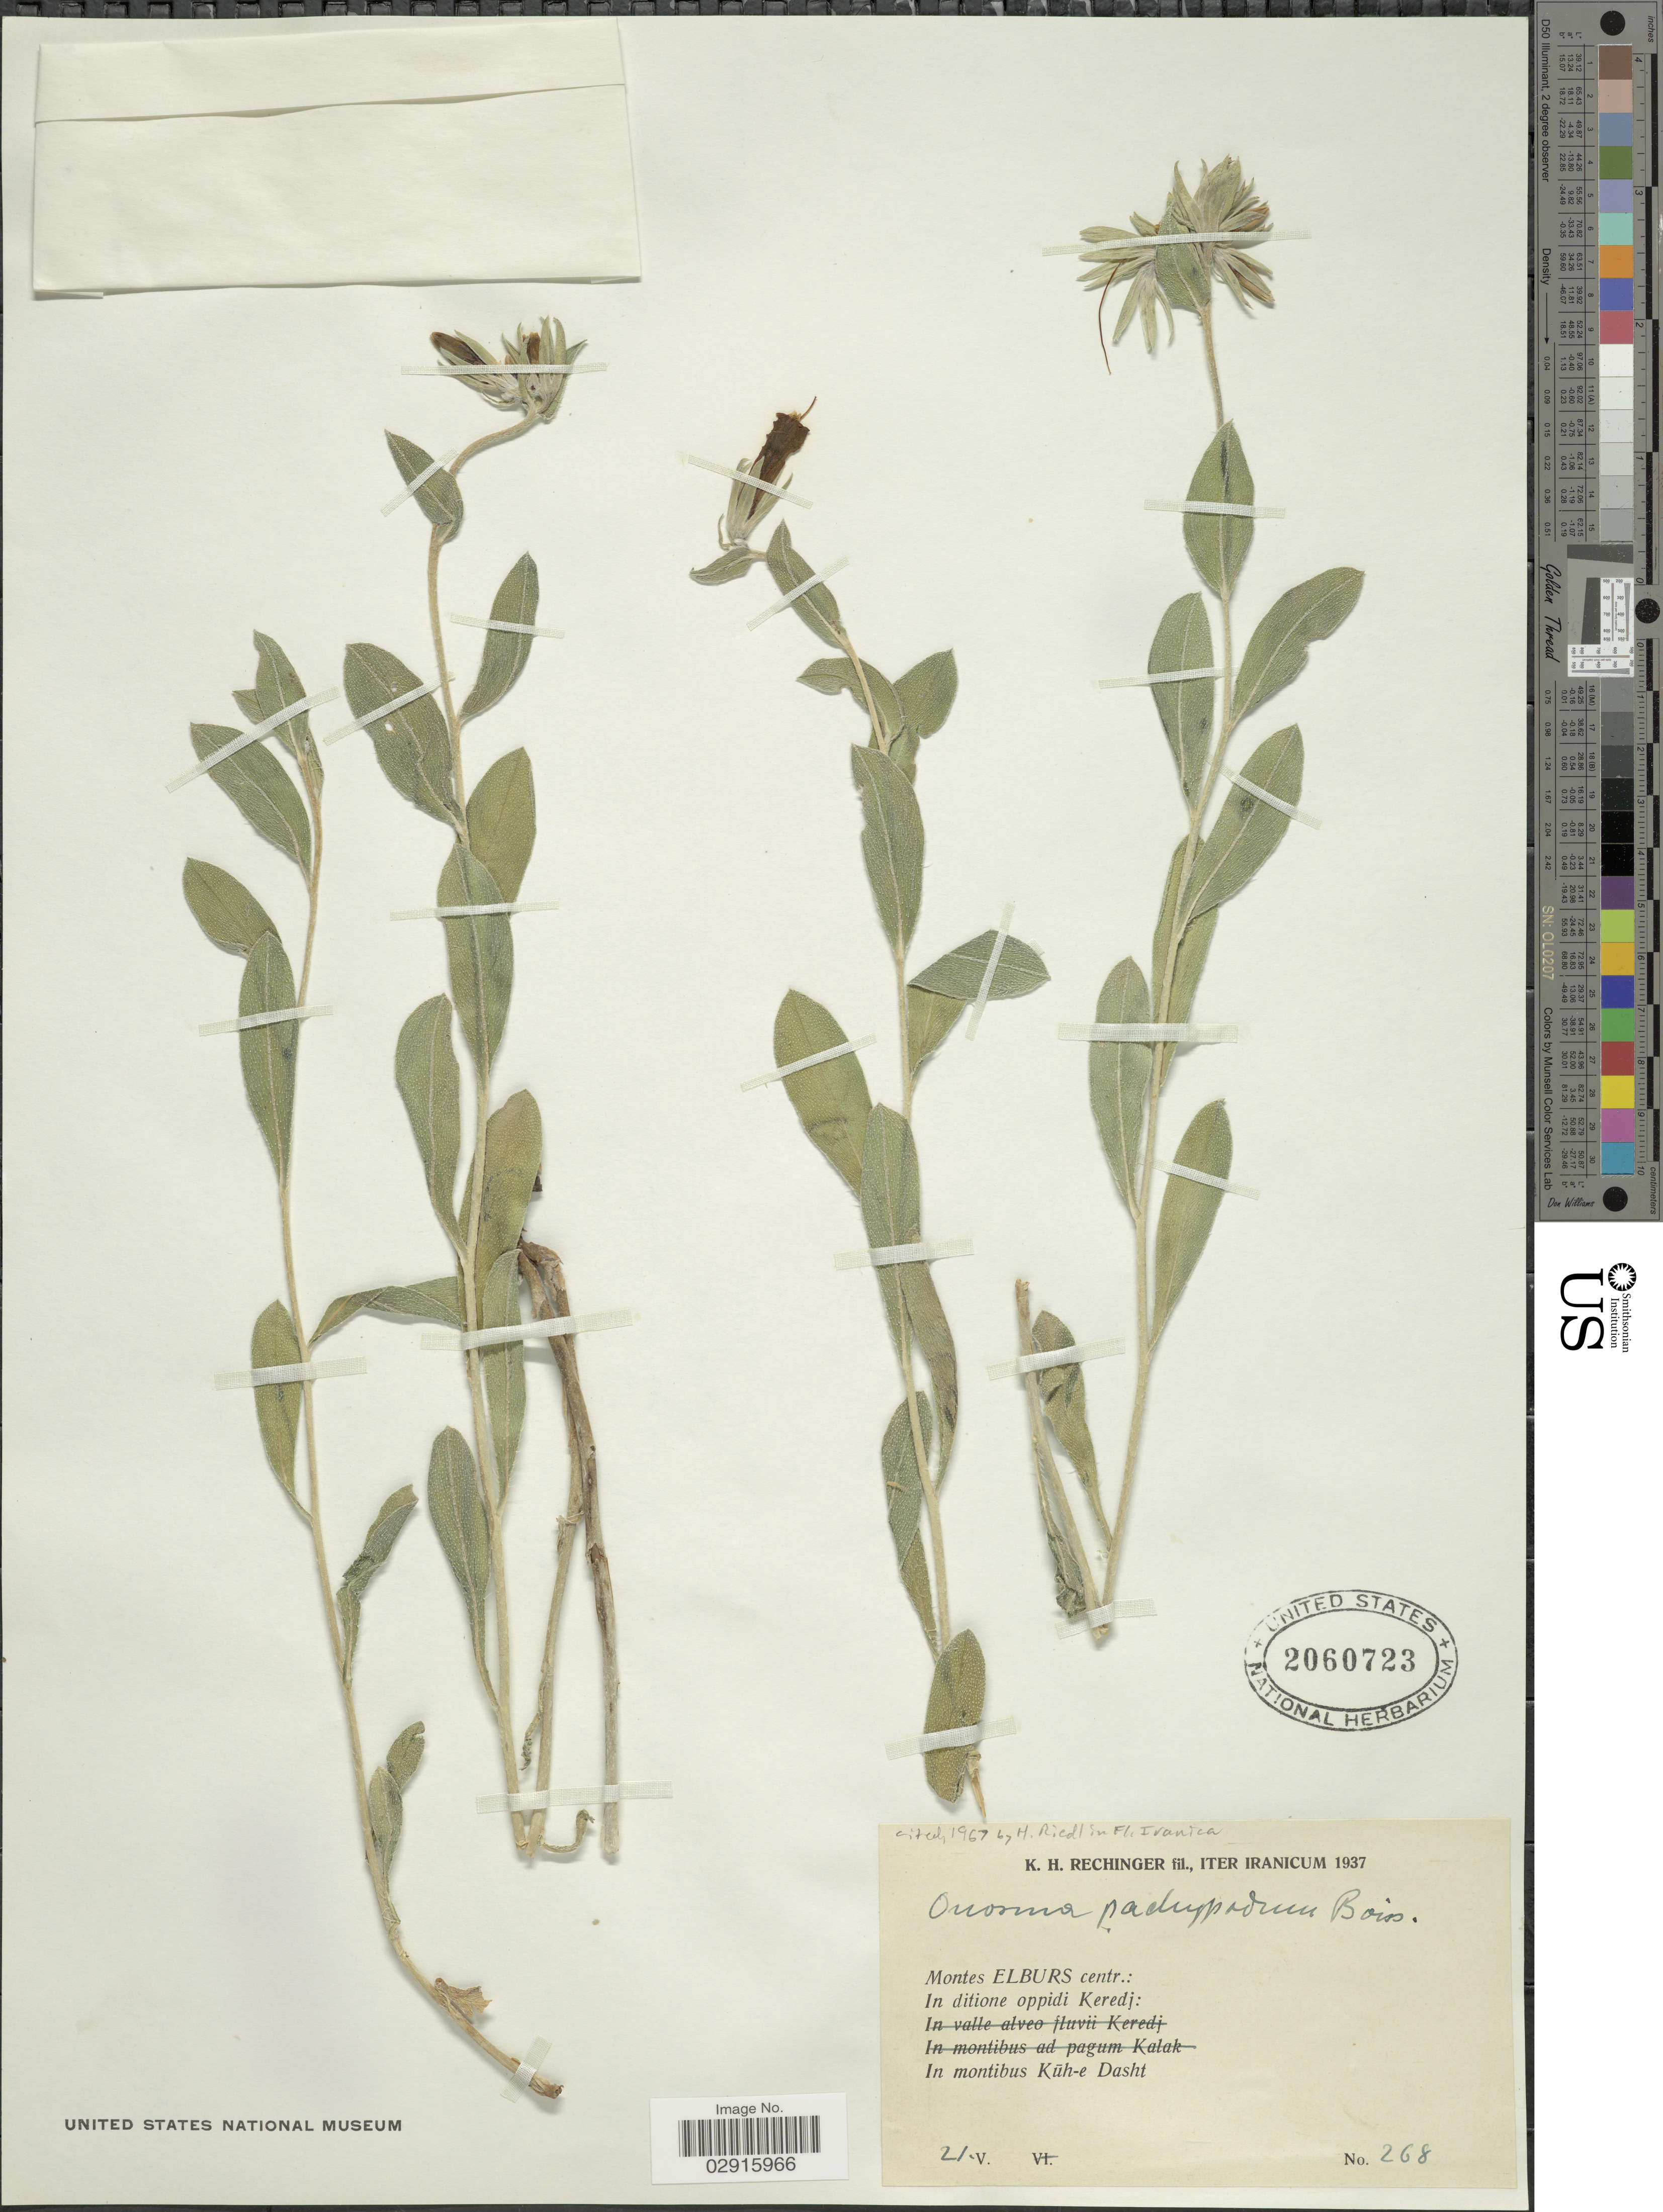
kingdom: Plantae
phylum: Tracheophyta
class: Magnoliopsida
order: Boraginales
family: Boraginaceae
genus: Onosma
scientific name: Onosma pachypoda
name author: Boiss.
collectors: K. H. Rechinger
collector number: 268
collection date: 1937-05-21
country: Iran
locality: Montes Elburs centr., in ditione oppidi Keredj, In montibus Küh-e Dasht.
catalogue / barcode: US 2060723